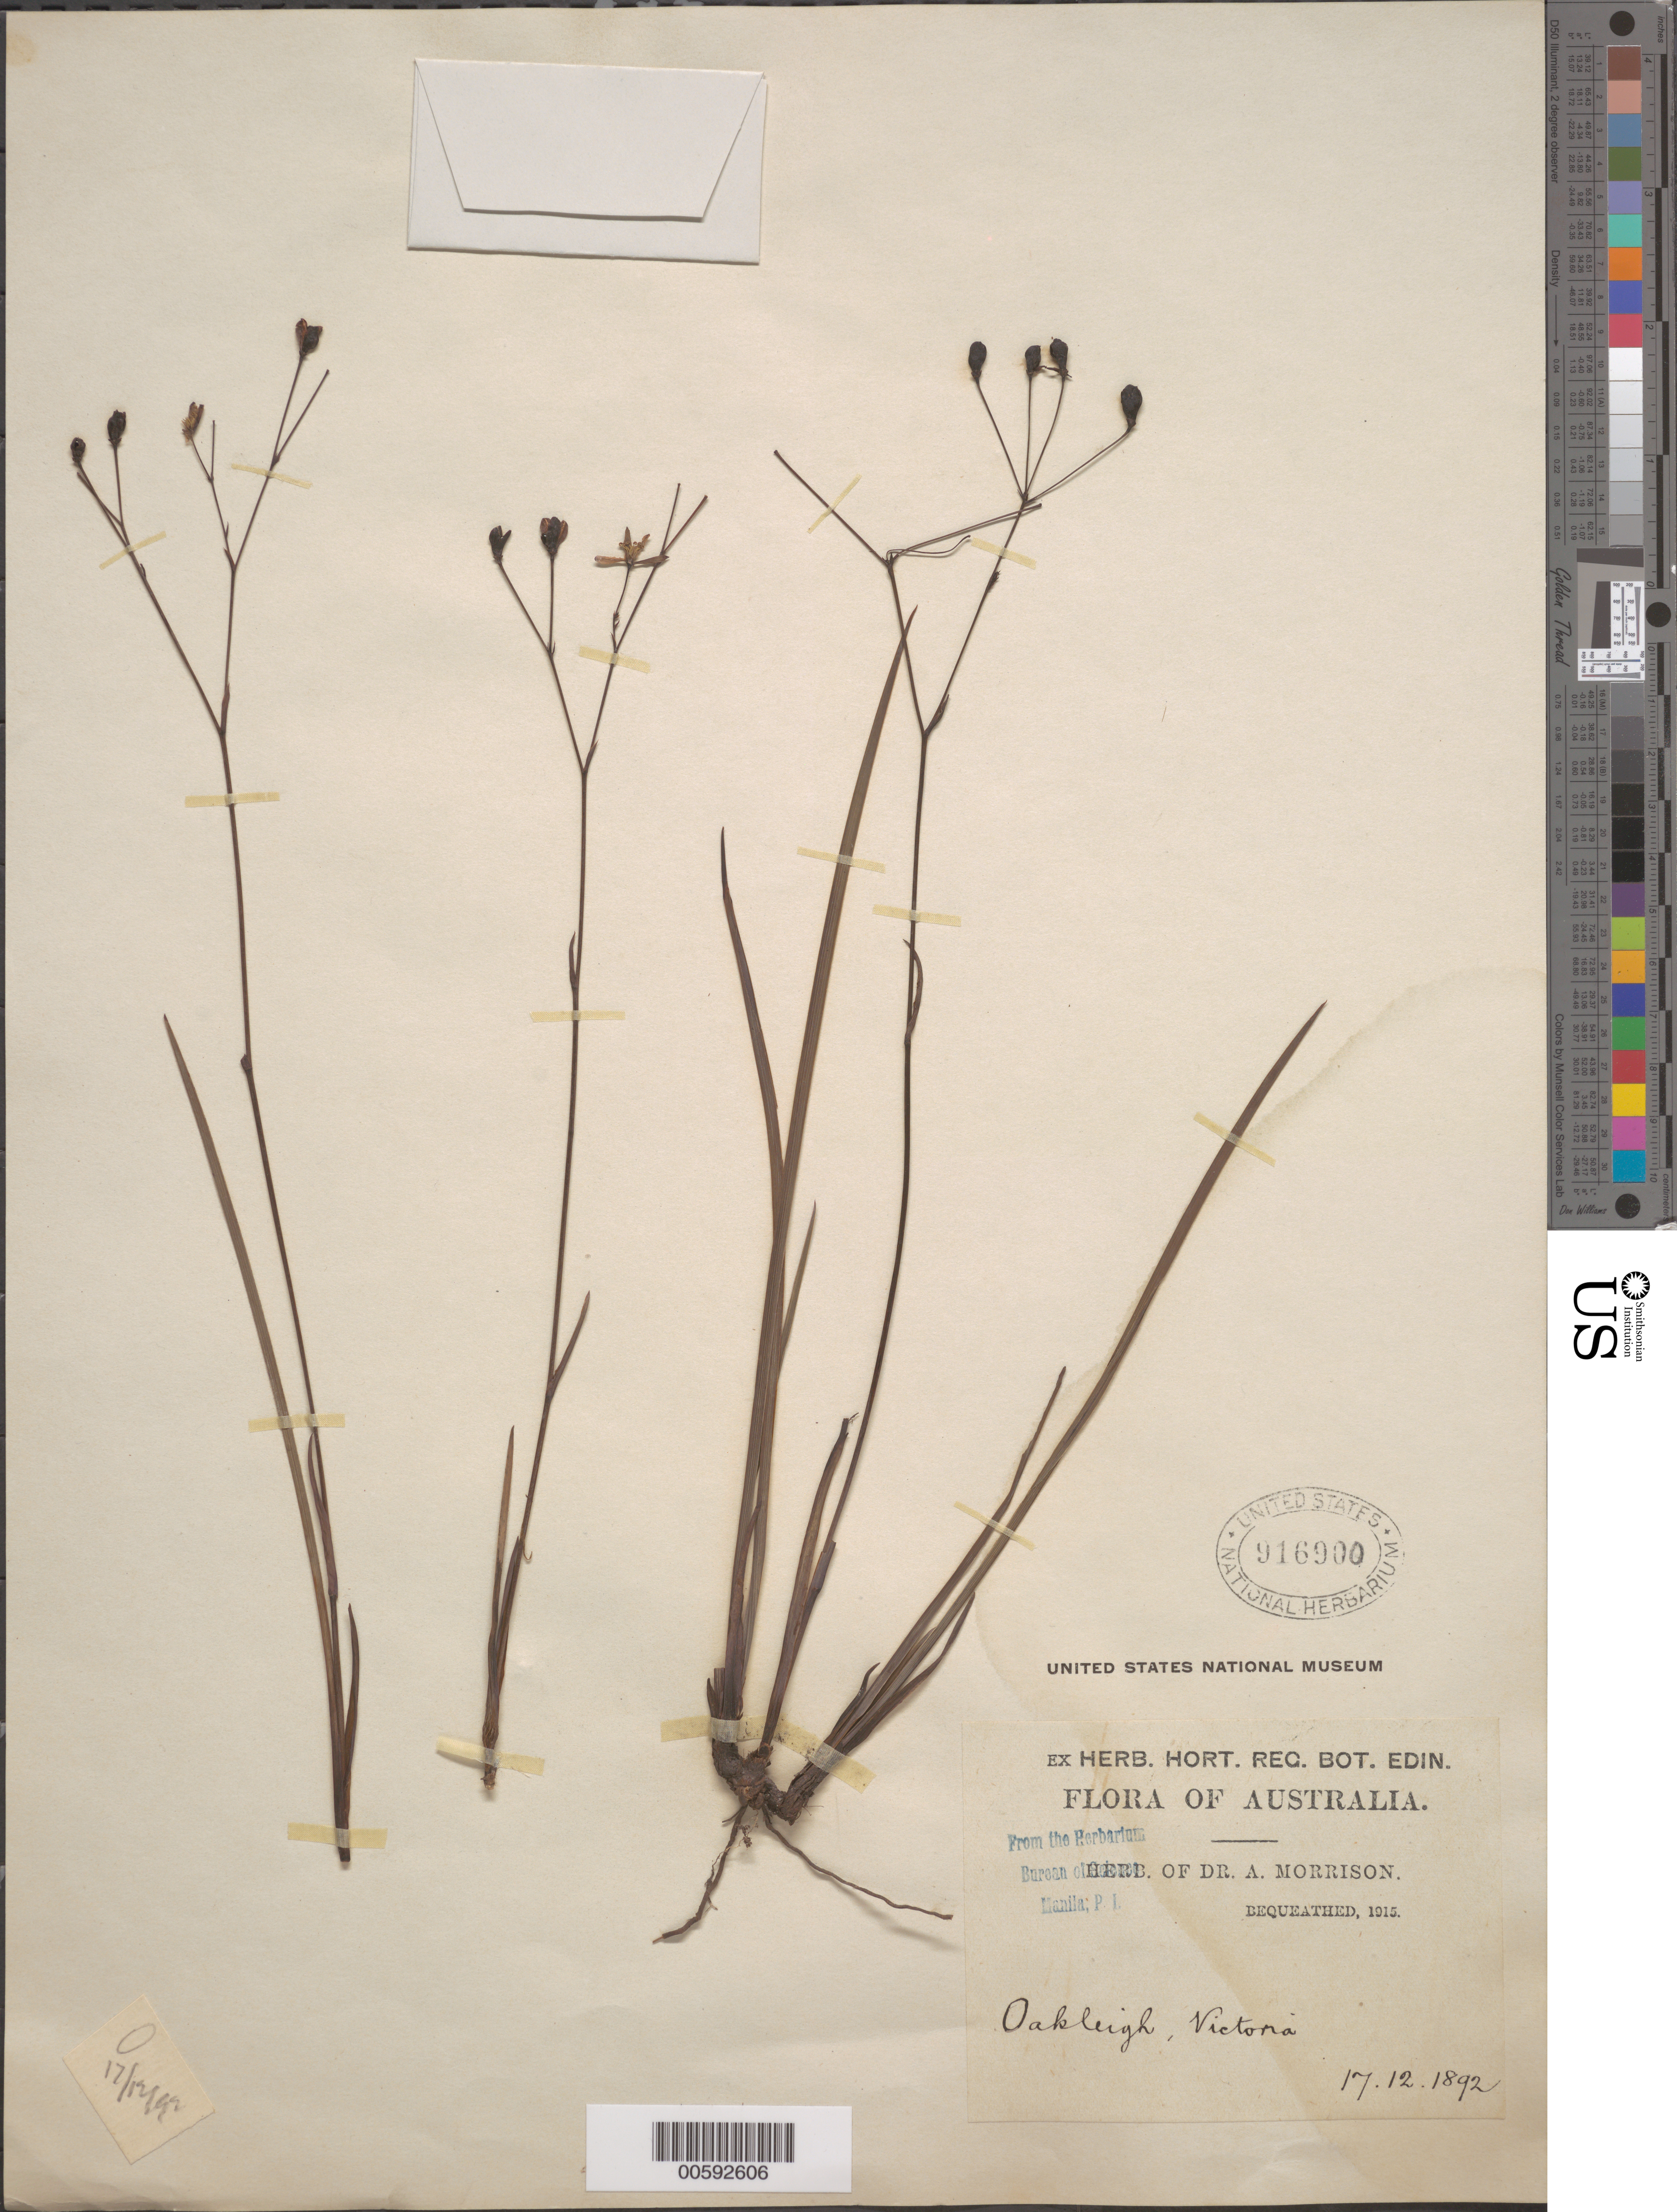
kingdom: Plantae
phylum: Tracheophyta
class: Liliopsida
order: Commelinales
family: Haemodoraceae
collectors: A. Morrison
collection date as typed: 17 Dec 1892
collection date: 1892-12-17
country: Australia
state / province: Victoria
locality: Oakleigh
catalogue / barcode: US 916900